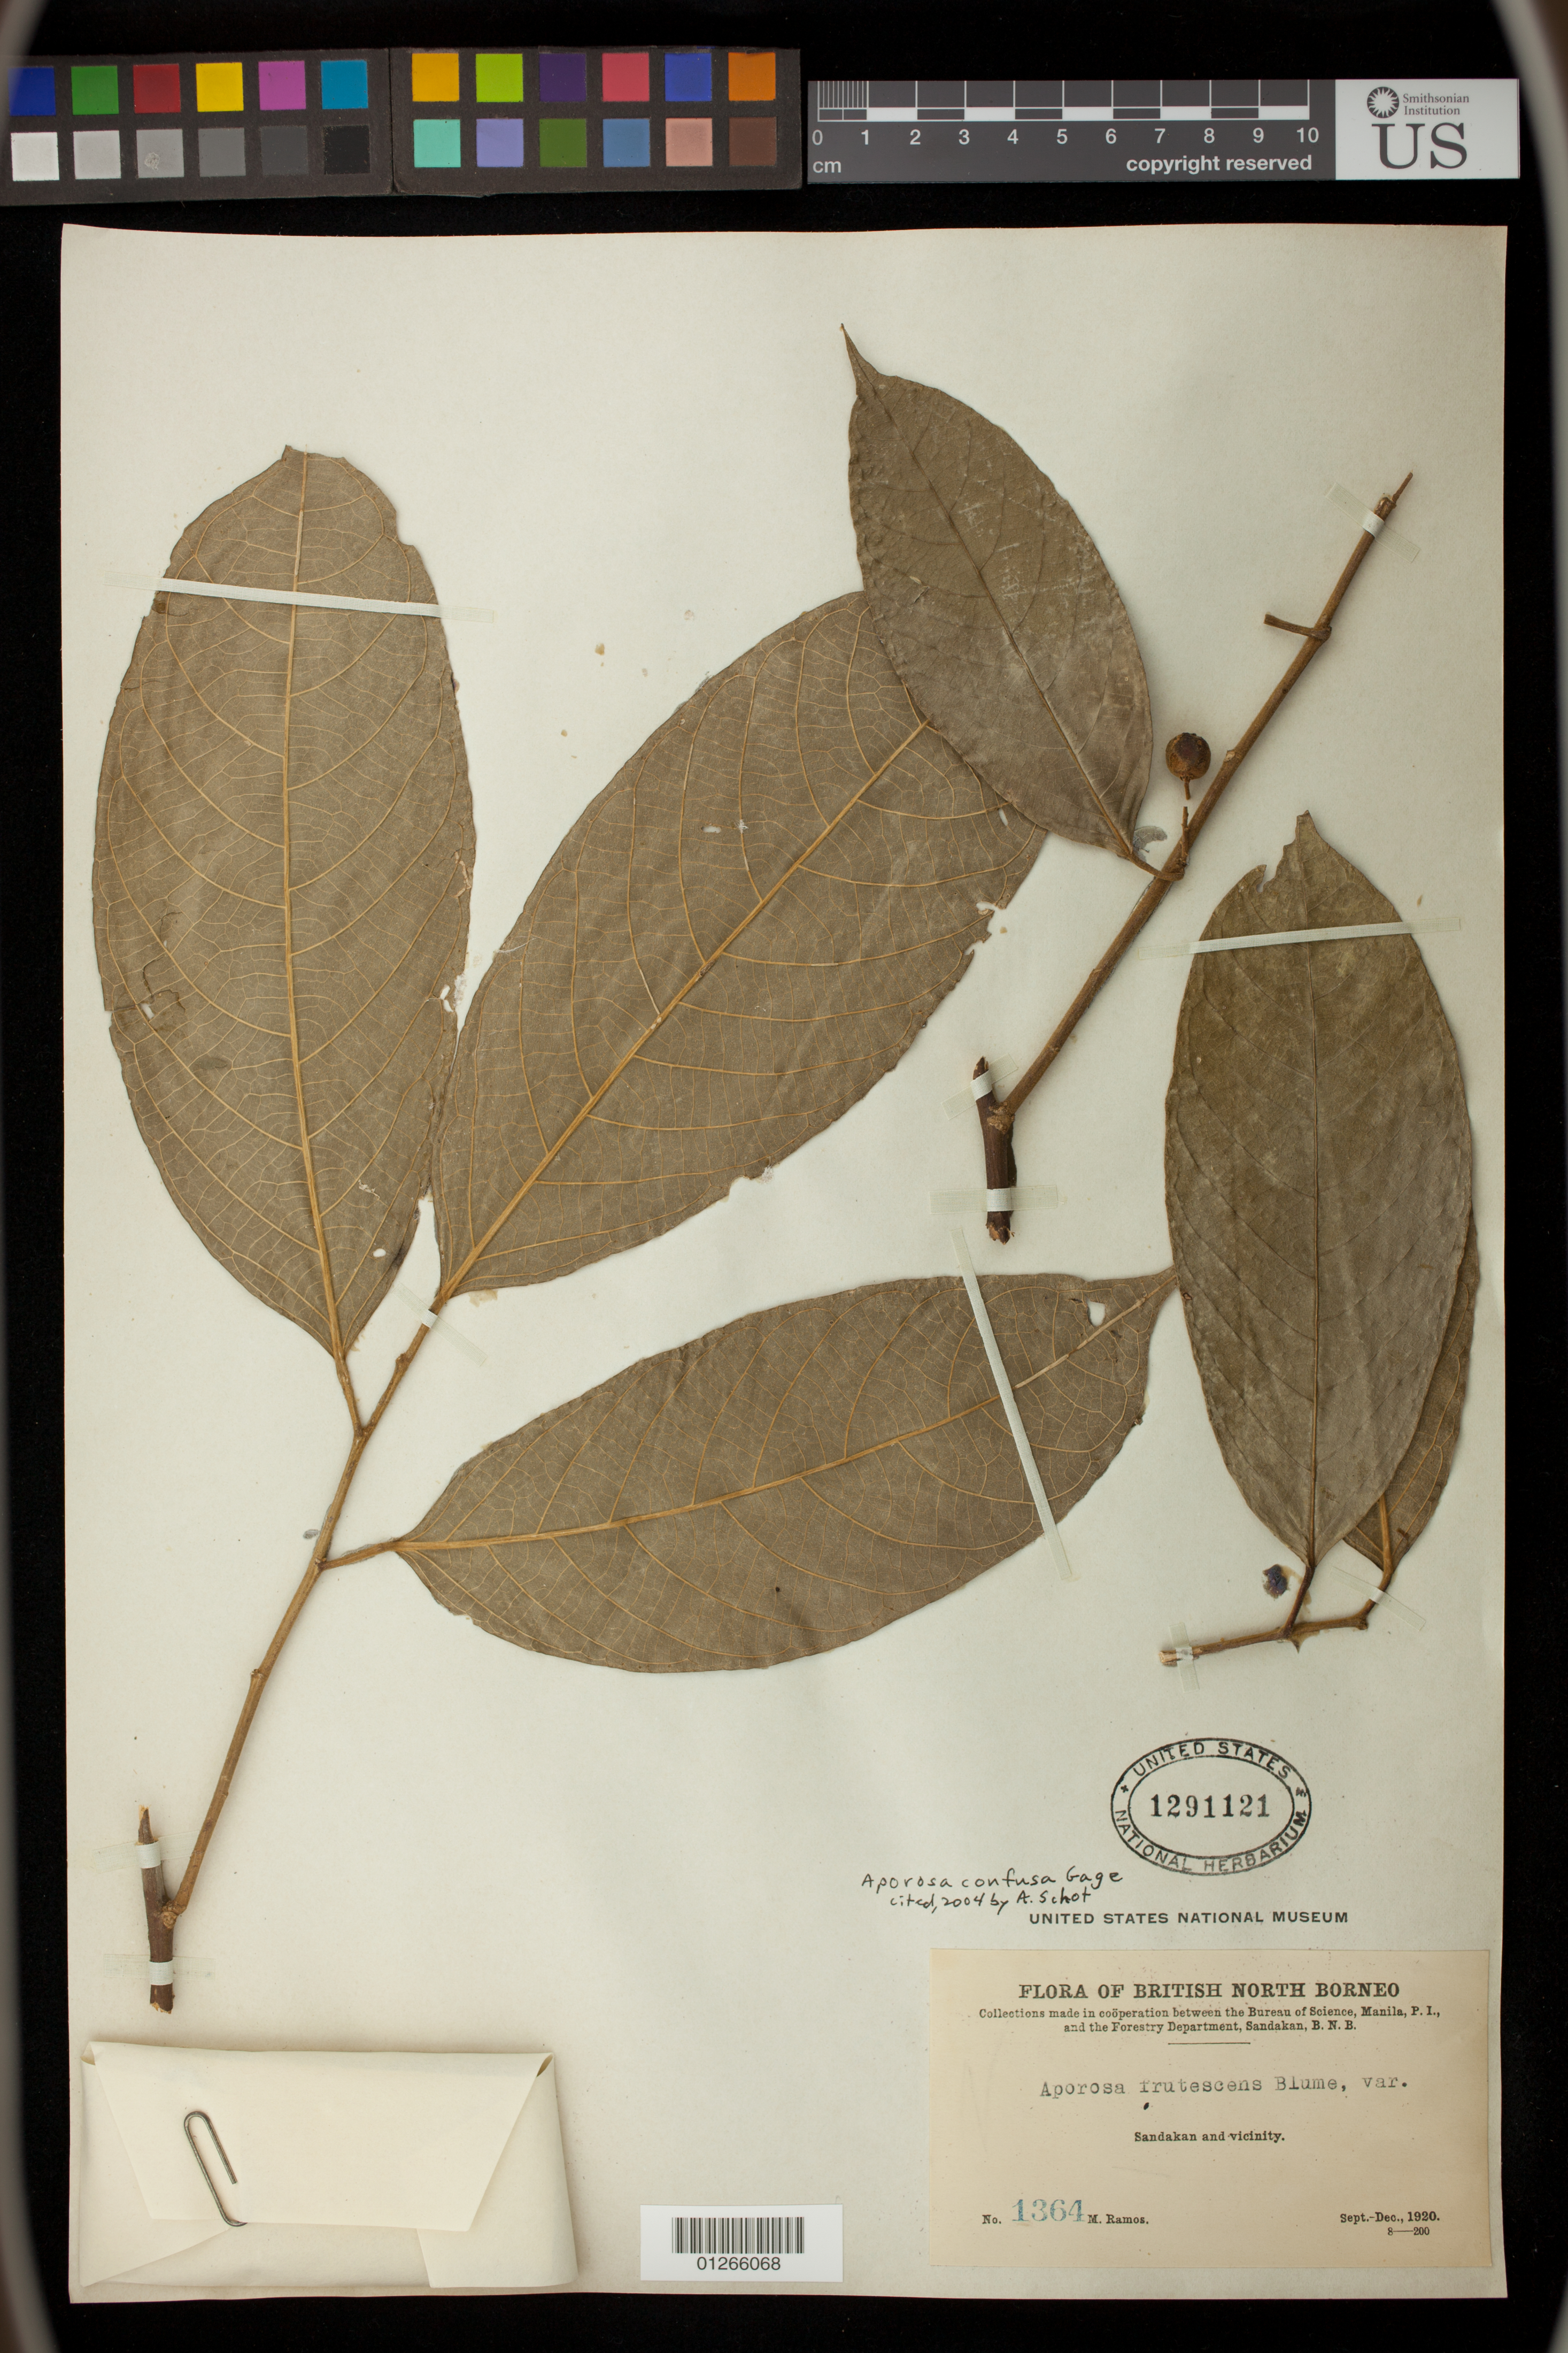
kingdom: Plantae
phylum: Tracheophyta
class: Magnoliopsida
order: Malpighiales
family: Phyllanthaceae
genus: Aporosa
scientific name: Aporosa confusa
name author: Gage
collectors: M. Ramos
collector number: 1364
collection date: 1920-09-01/1920-12-31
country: Malaysia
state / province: Sabah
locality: Sandakan and vicinity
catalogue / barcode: US 1291121